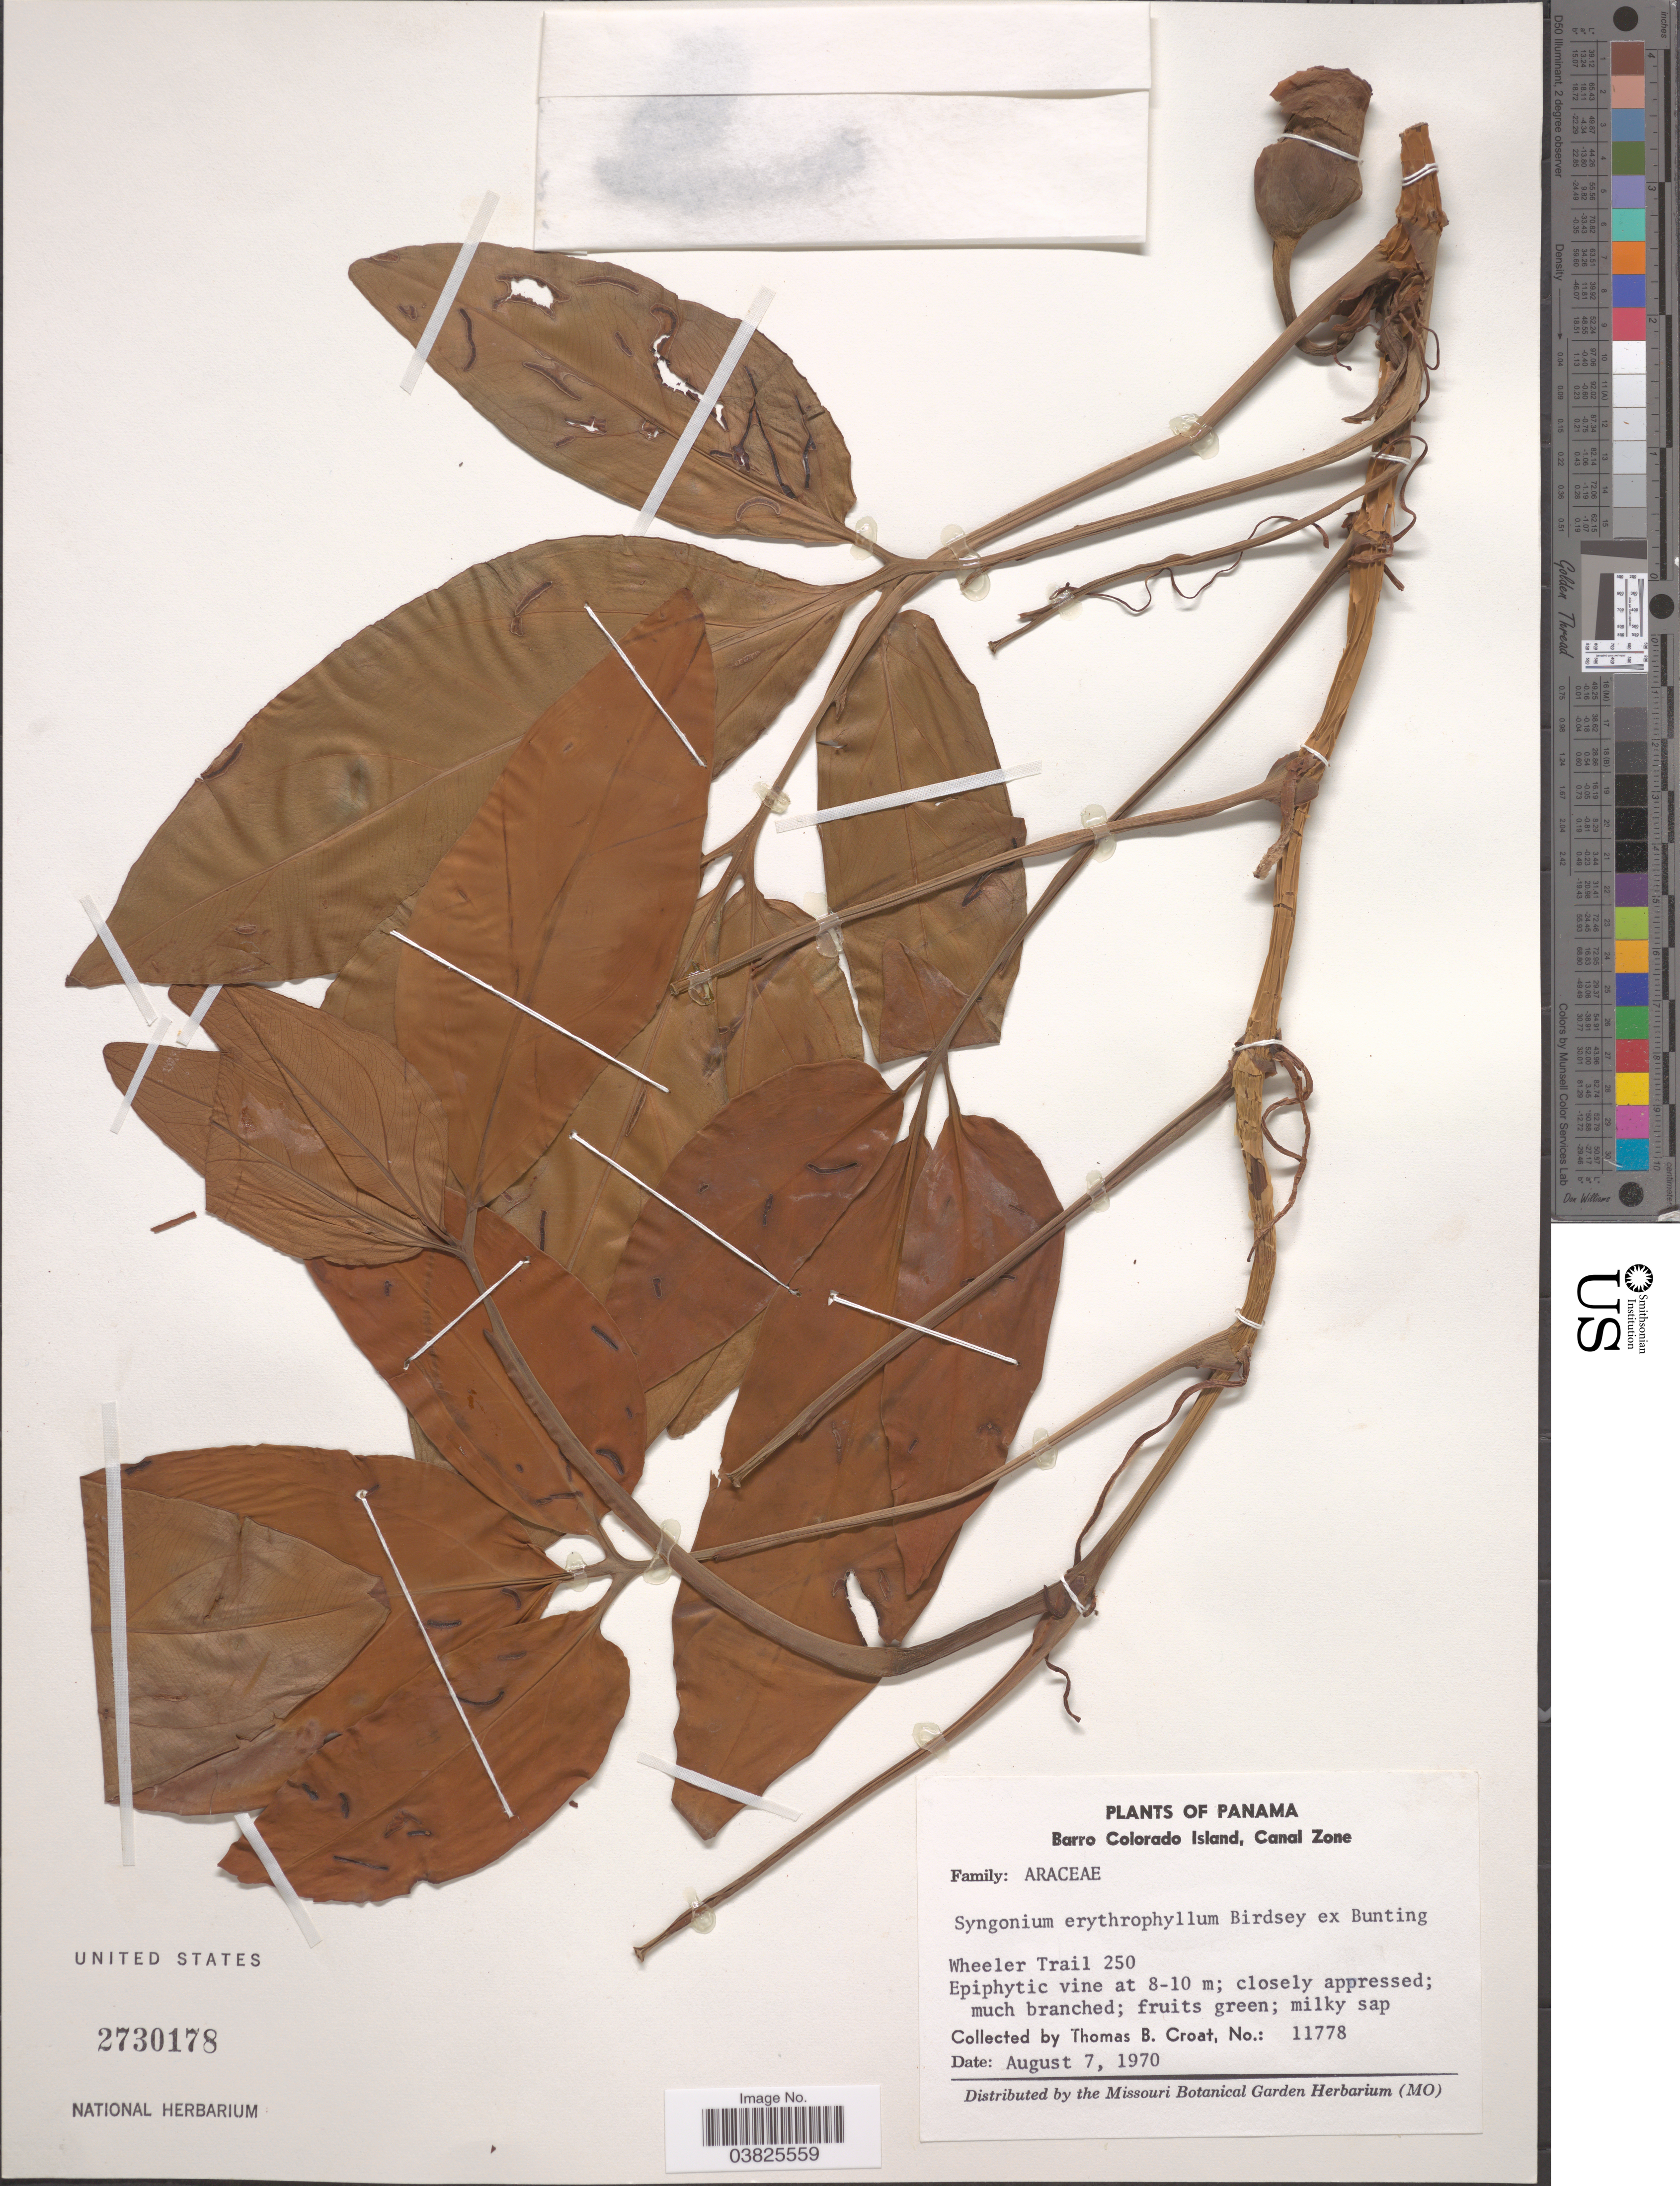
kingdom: Plantae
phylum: Tracheophyta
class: Liliopsida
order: Alismatales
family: Araceae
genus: Syngonium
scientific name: Syngonium erythrophyllum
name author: Birdsey ex G.S. Bunting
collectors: T. B. Croat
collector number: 11778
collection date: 1970-08-07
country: Panama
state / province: Panamá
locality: Barro Colorado Island, Canal Zone. Wheeler Trail 250.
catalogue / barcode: US 2730178